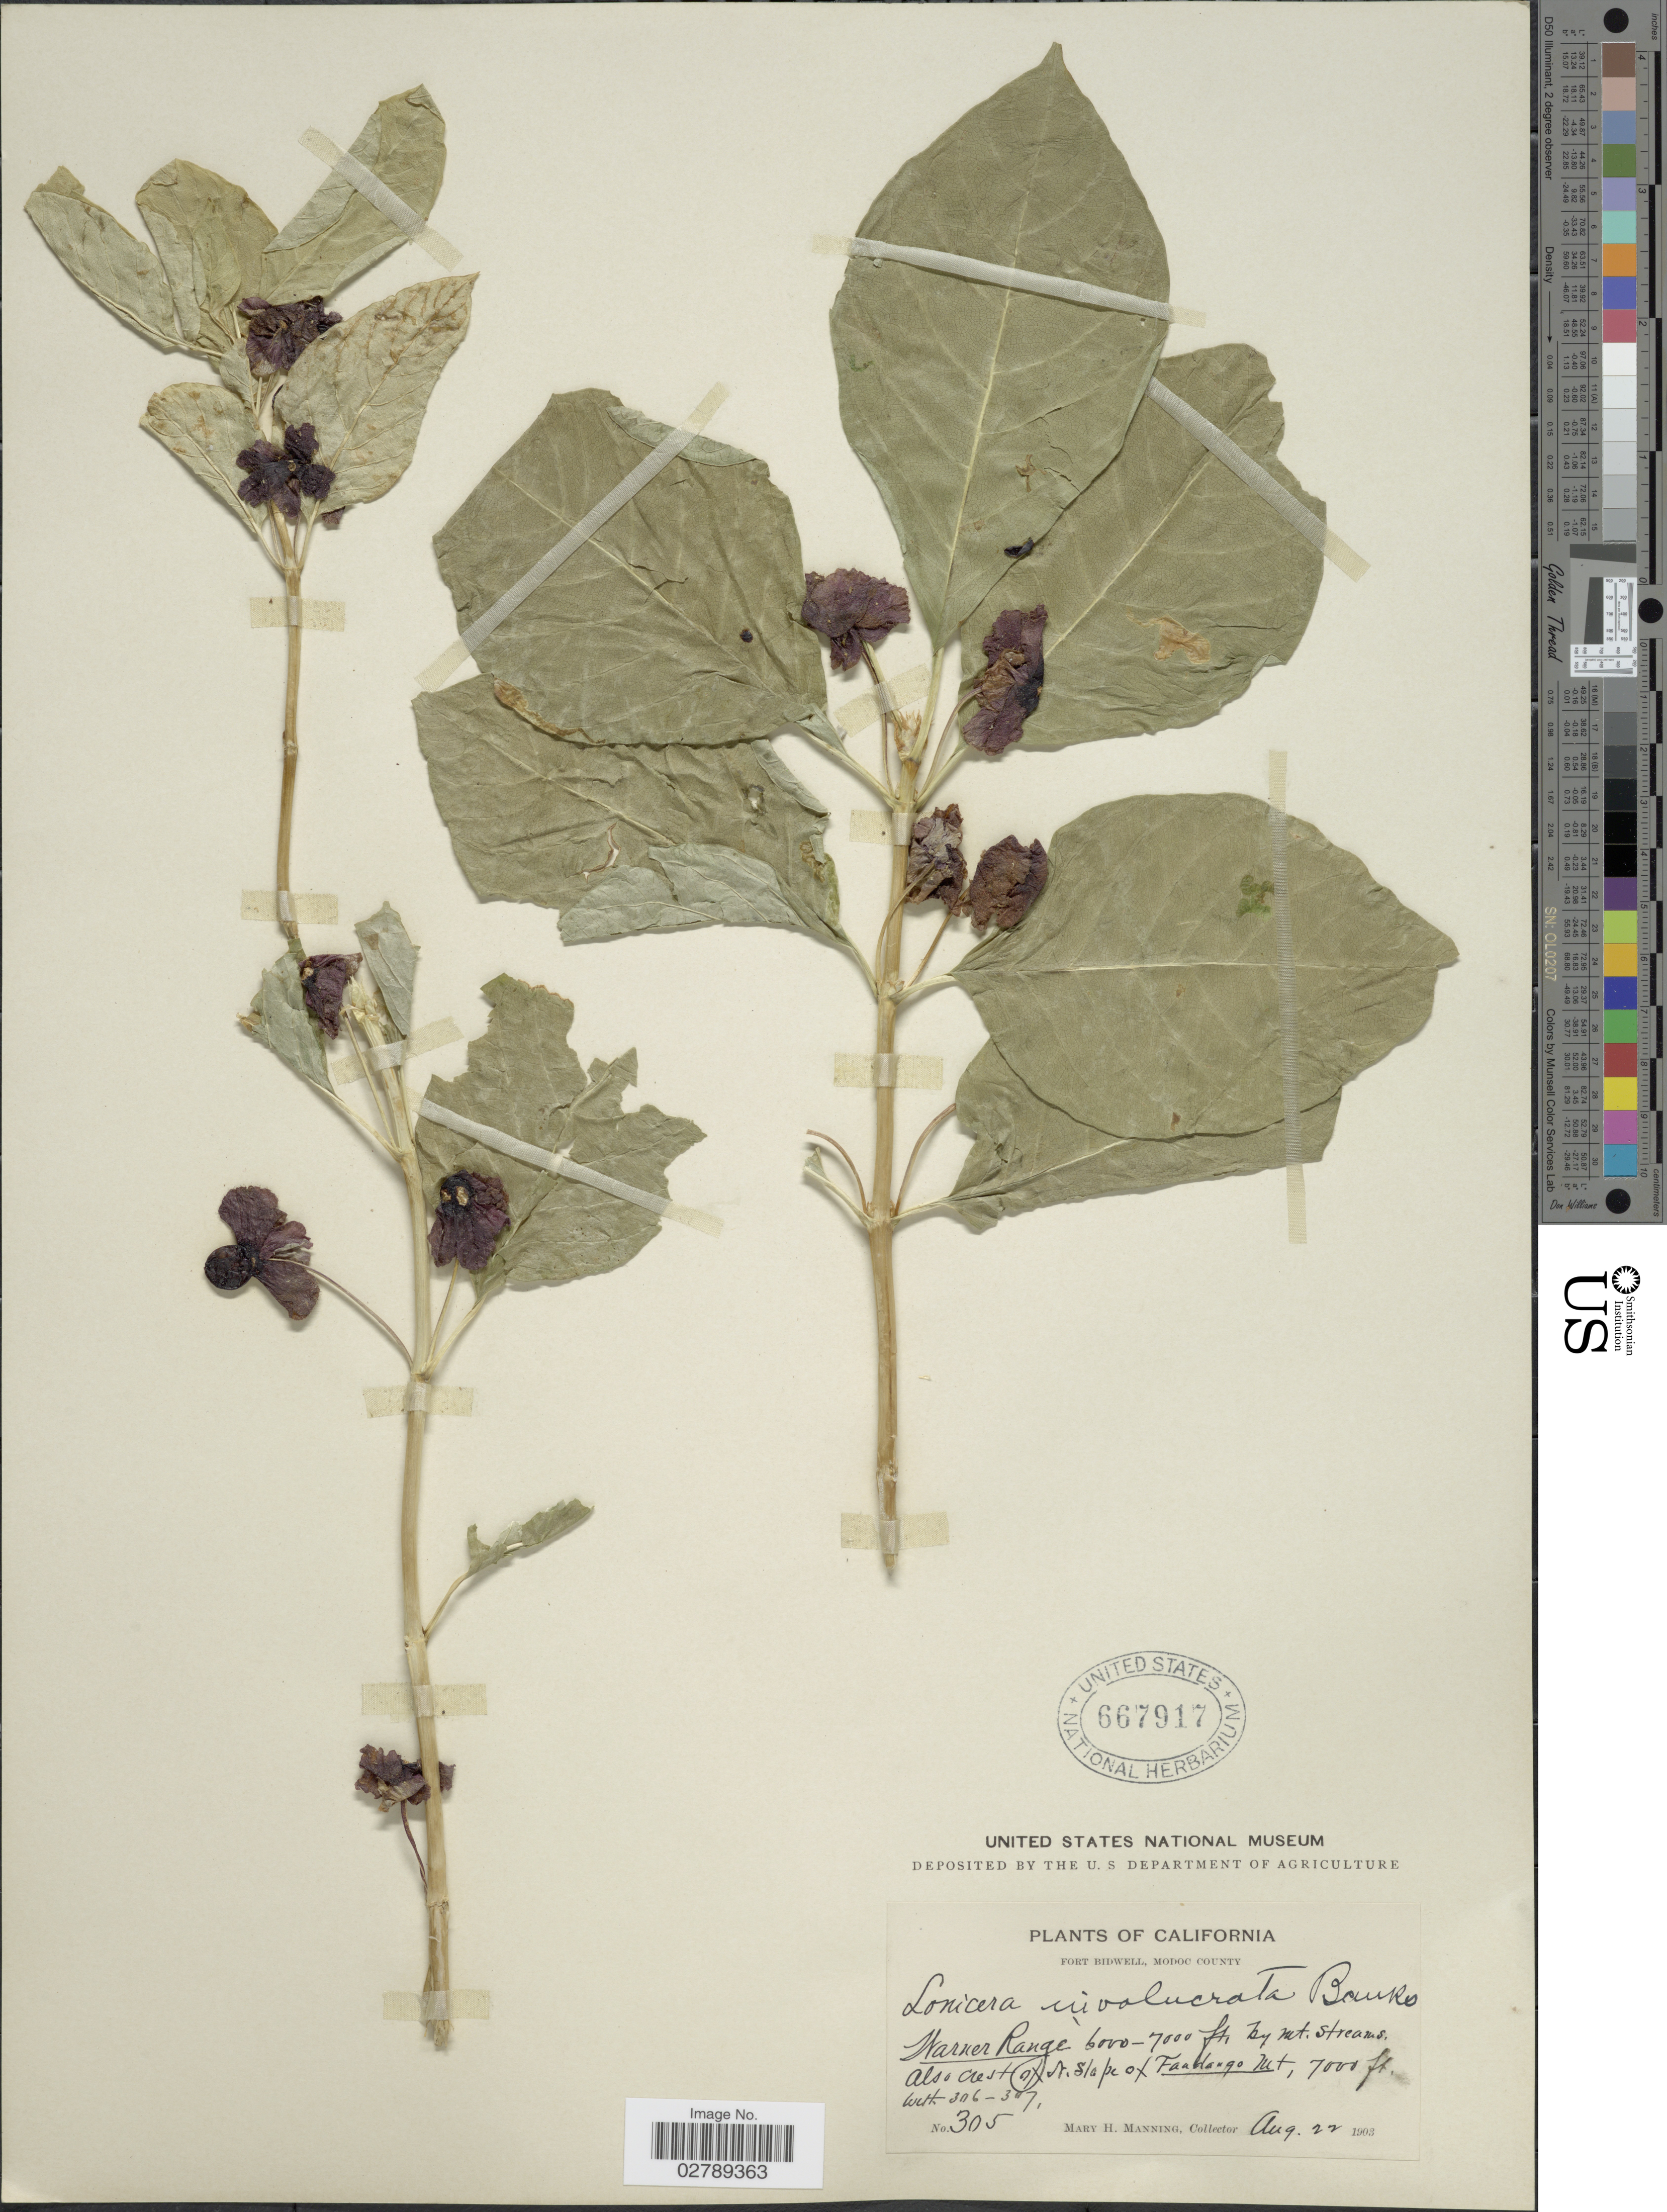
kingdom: Plantae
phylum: Tracheophyta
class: Magnoliopsida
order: Dipsacales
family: Caprifoliaceae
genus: Lonicera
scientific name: Lonicera involucrata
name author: (Richardson) Banks ex Spreng.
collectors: M. Manning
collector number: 305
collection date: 1903-08-22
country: United States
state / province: California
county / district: Modoc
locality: Fort Bidwell, Modoc County. Warner Range, by mt. streams. Also Crest of N. slope of Fandango Mt.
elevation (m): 1829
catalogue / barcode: US 667917